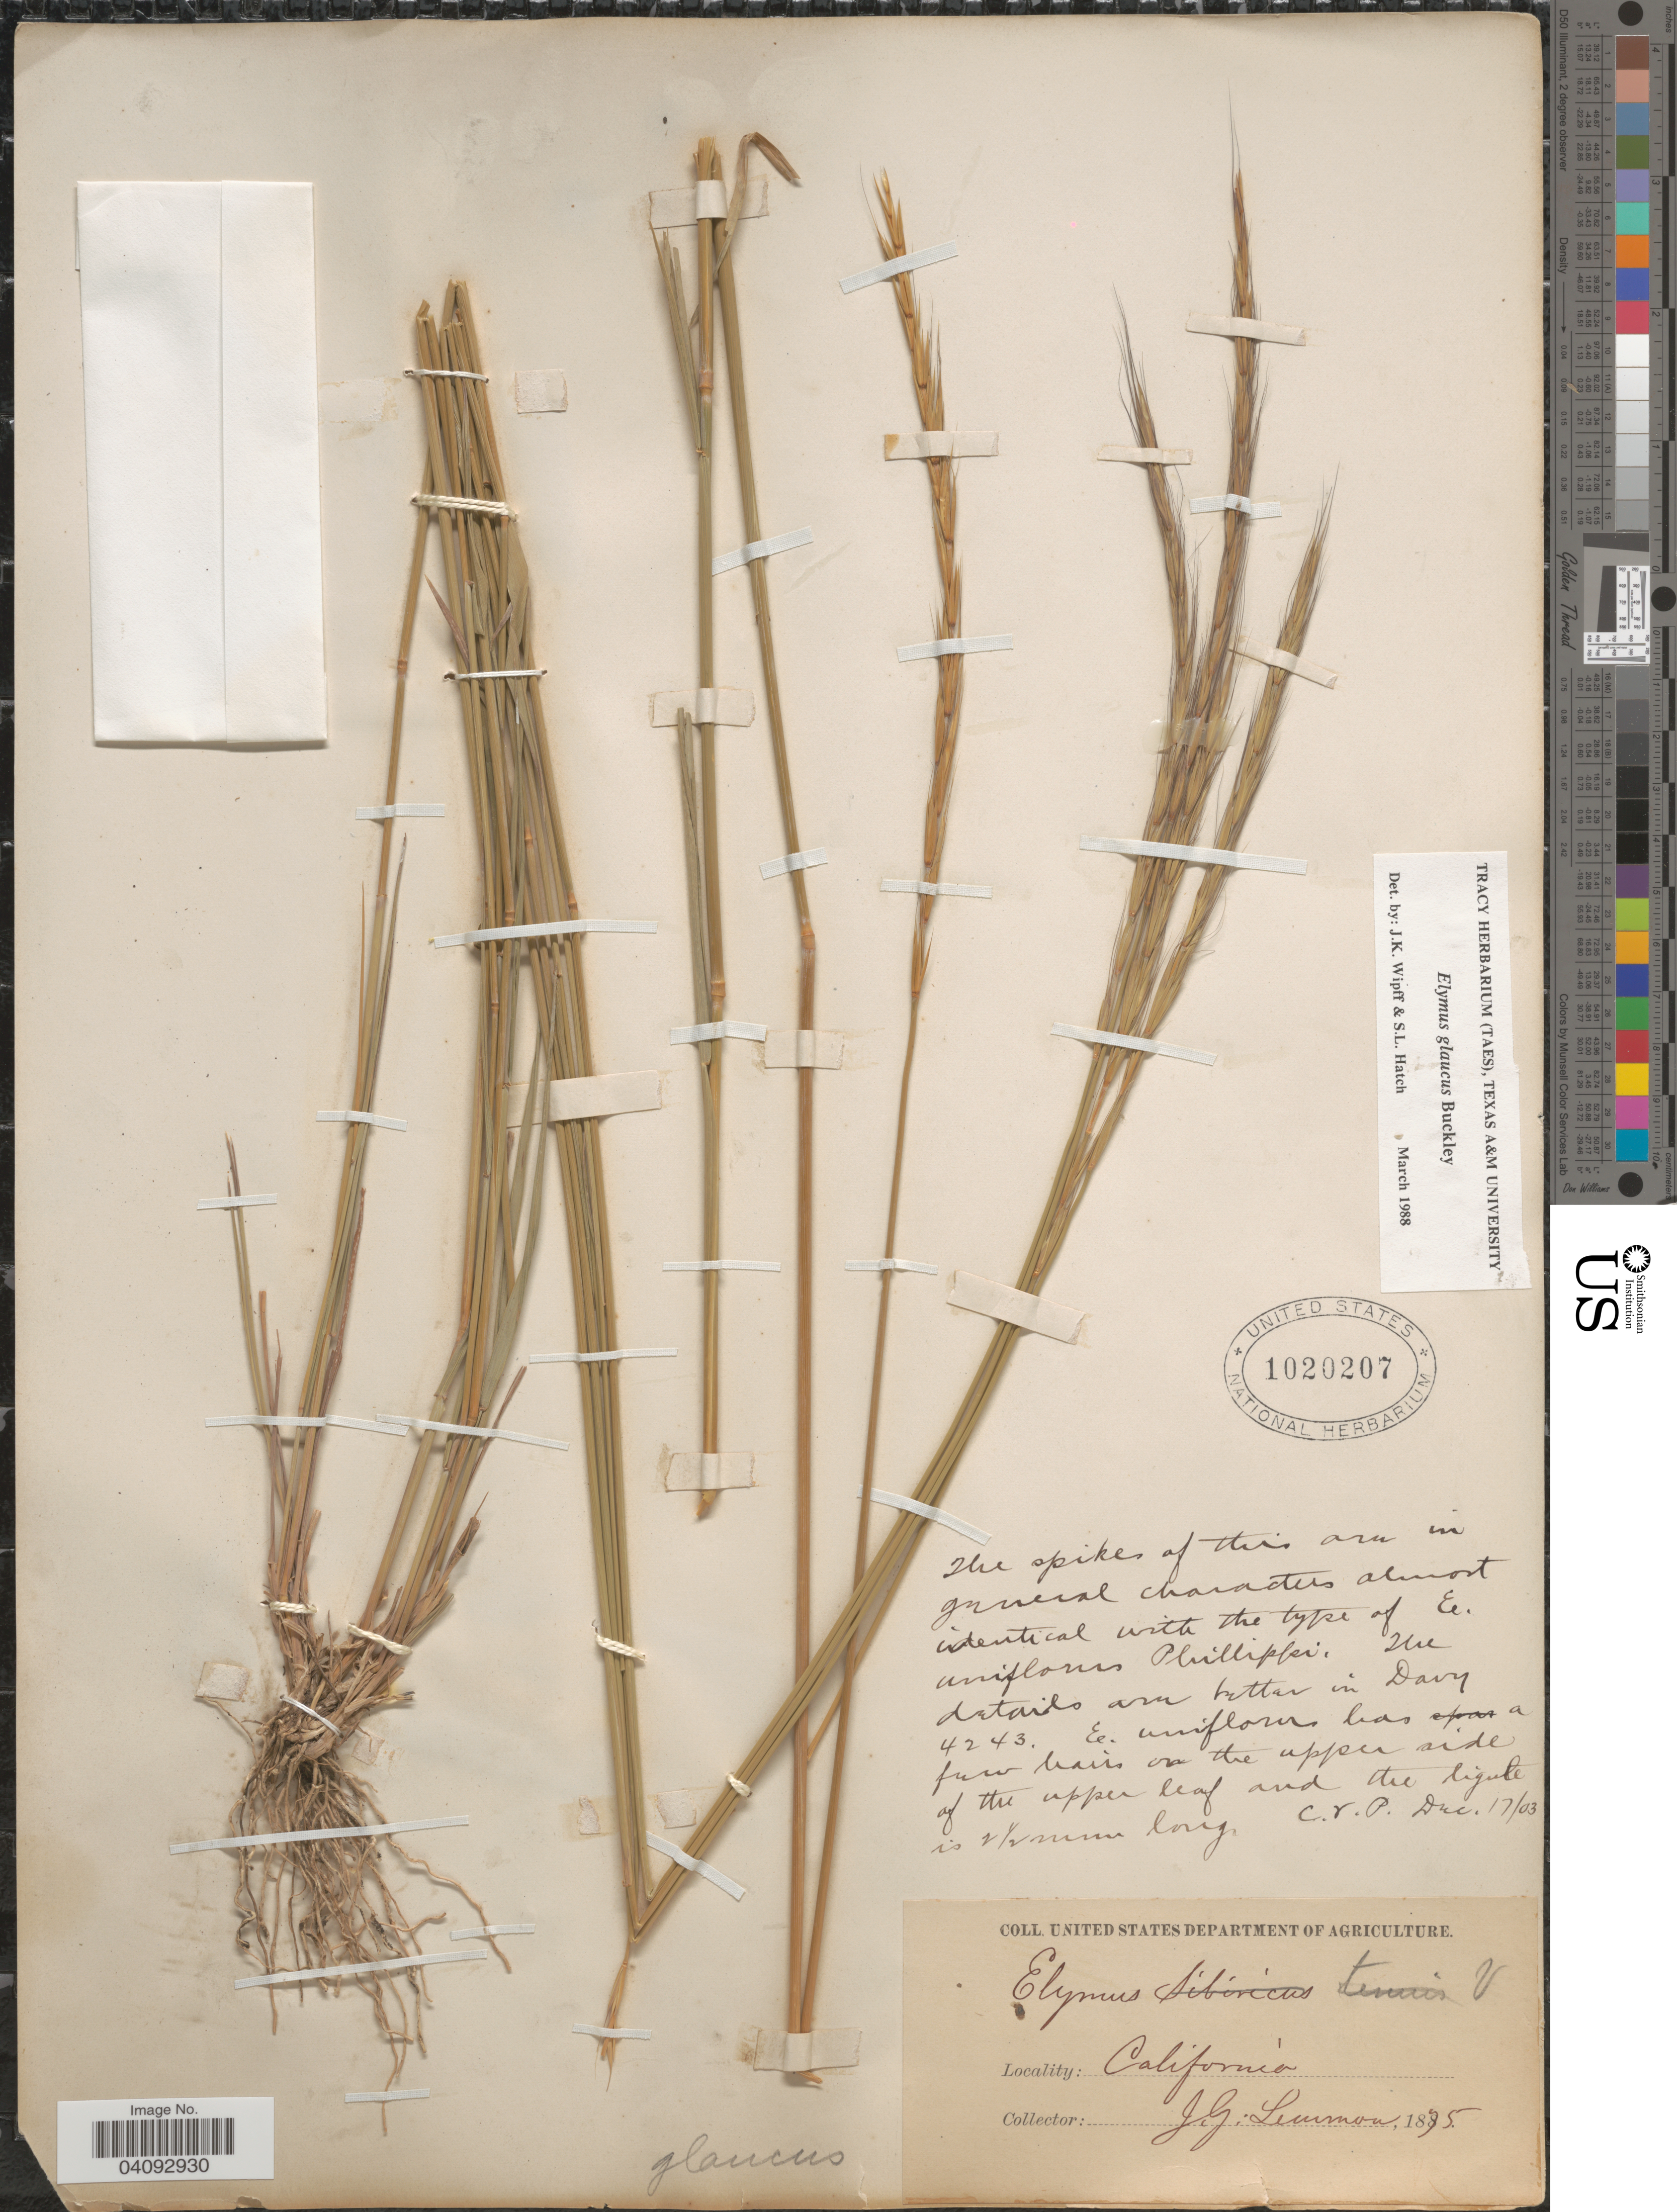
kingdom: Plantae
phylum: Tracheophyta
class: Liliopsida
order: Poales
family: Poaceae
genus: Elymus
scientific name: Elymus glaucus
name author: Buckley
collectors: J. Lemmon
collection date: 1875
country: United States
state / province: California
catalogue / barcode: US 1020207